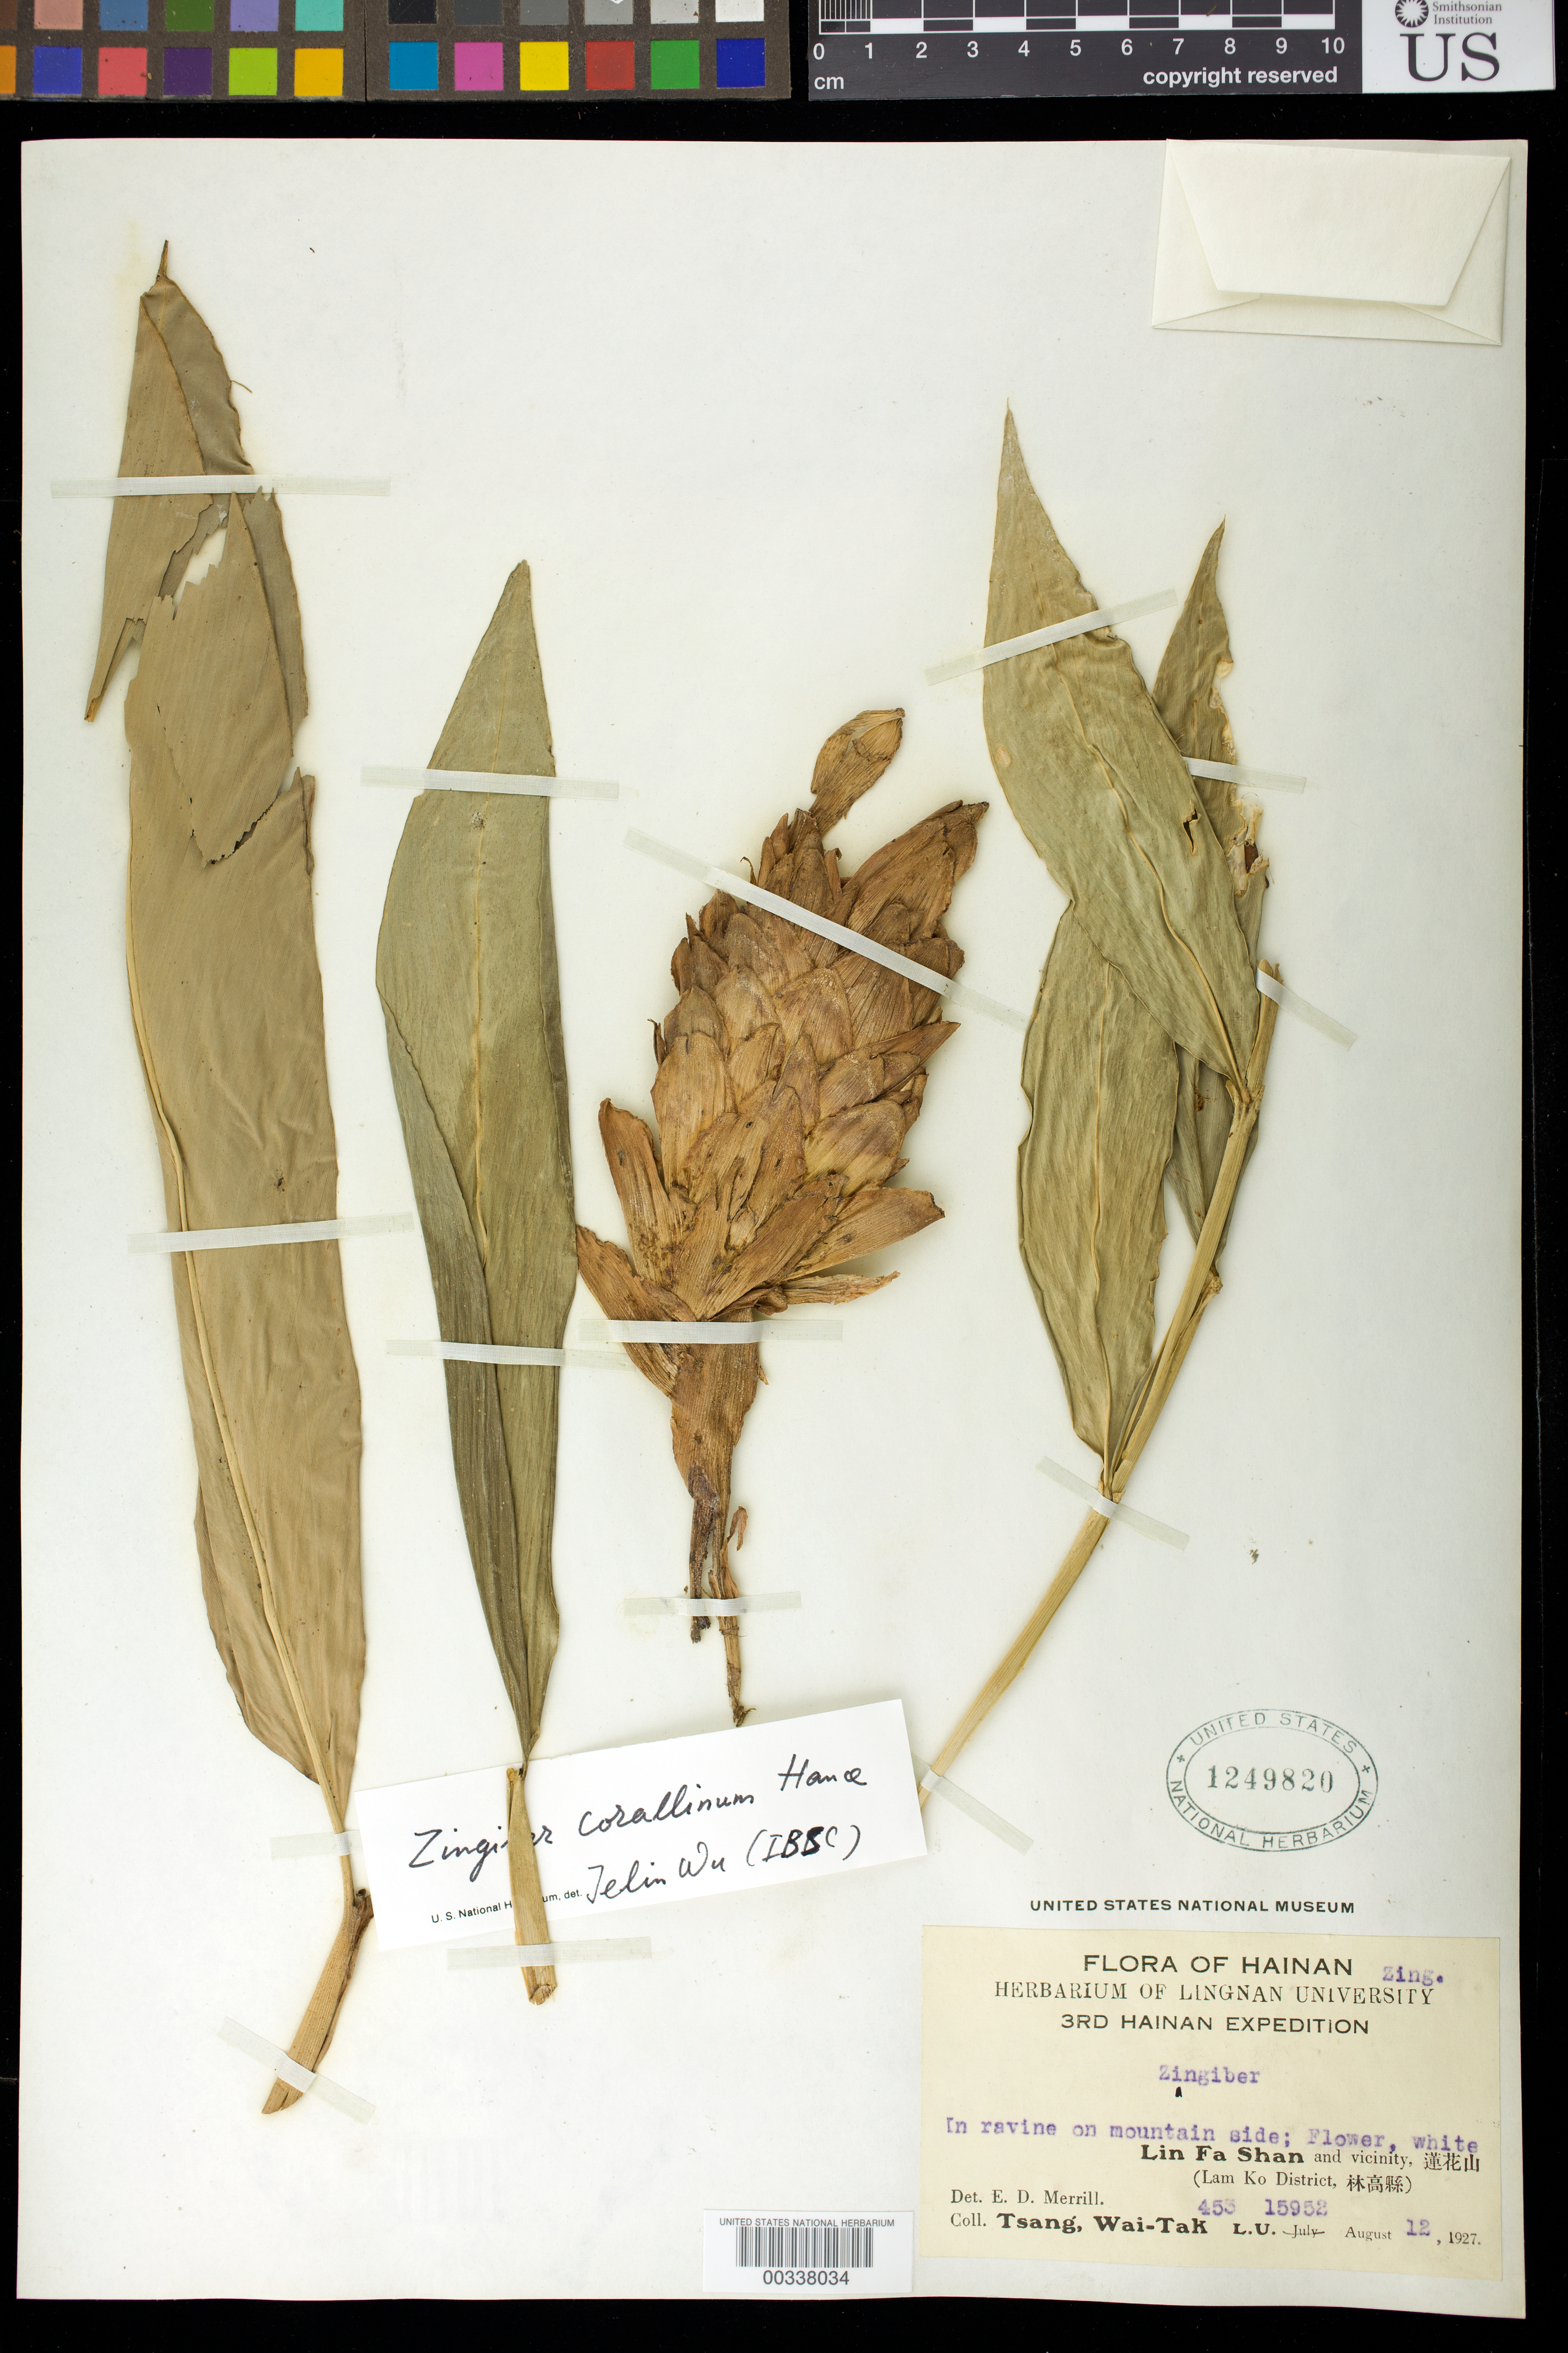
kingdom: Plantae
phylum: Tracheophyta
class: Liliopsida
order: Zingiberales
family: Zingiberaceae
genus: Zingiber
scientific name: Zingiber corallinum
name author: Hance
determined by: Wu, Te-Ling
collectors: W. T. Tsang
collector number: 453 / L.u. 15952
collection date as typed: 12 Aug 1927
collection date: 1927-08-12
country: China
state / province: Hainan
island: Hainan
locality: Lin fa shan and vicinity, (lam ko dist)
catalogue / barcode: US 1249820